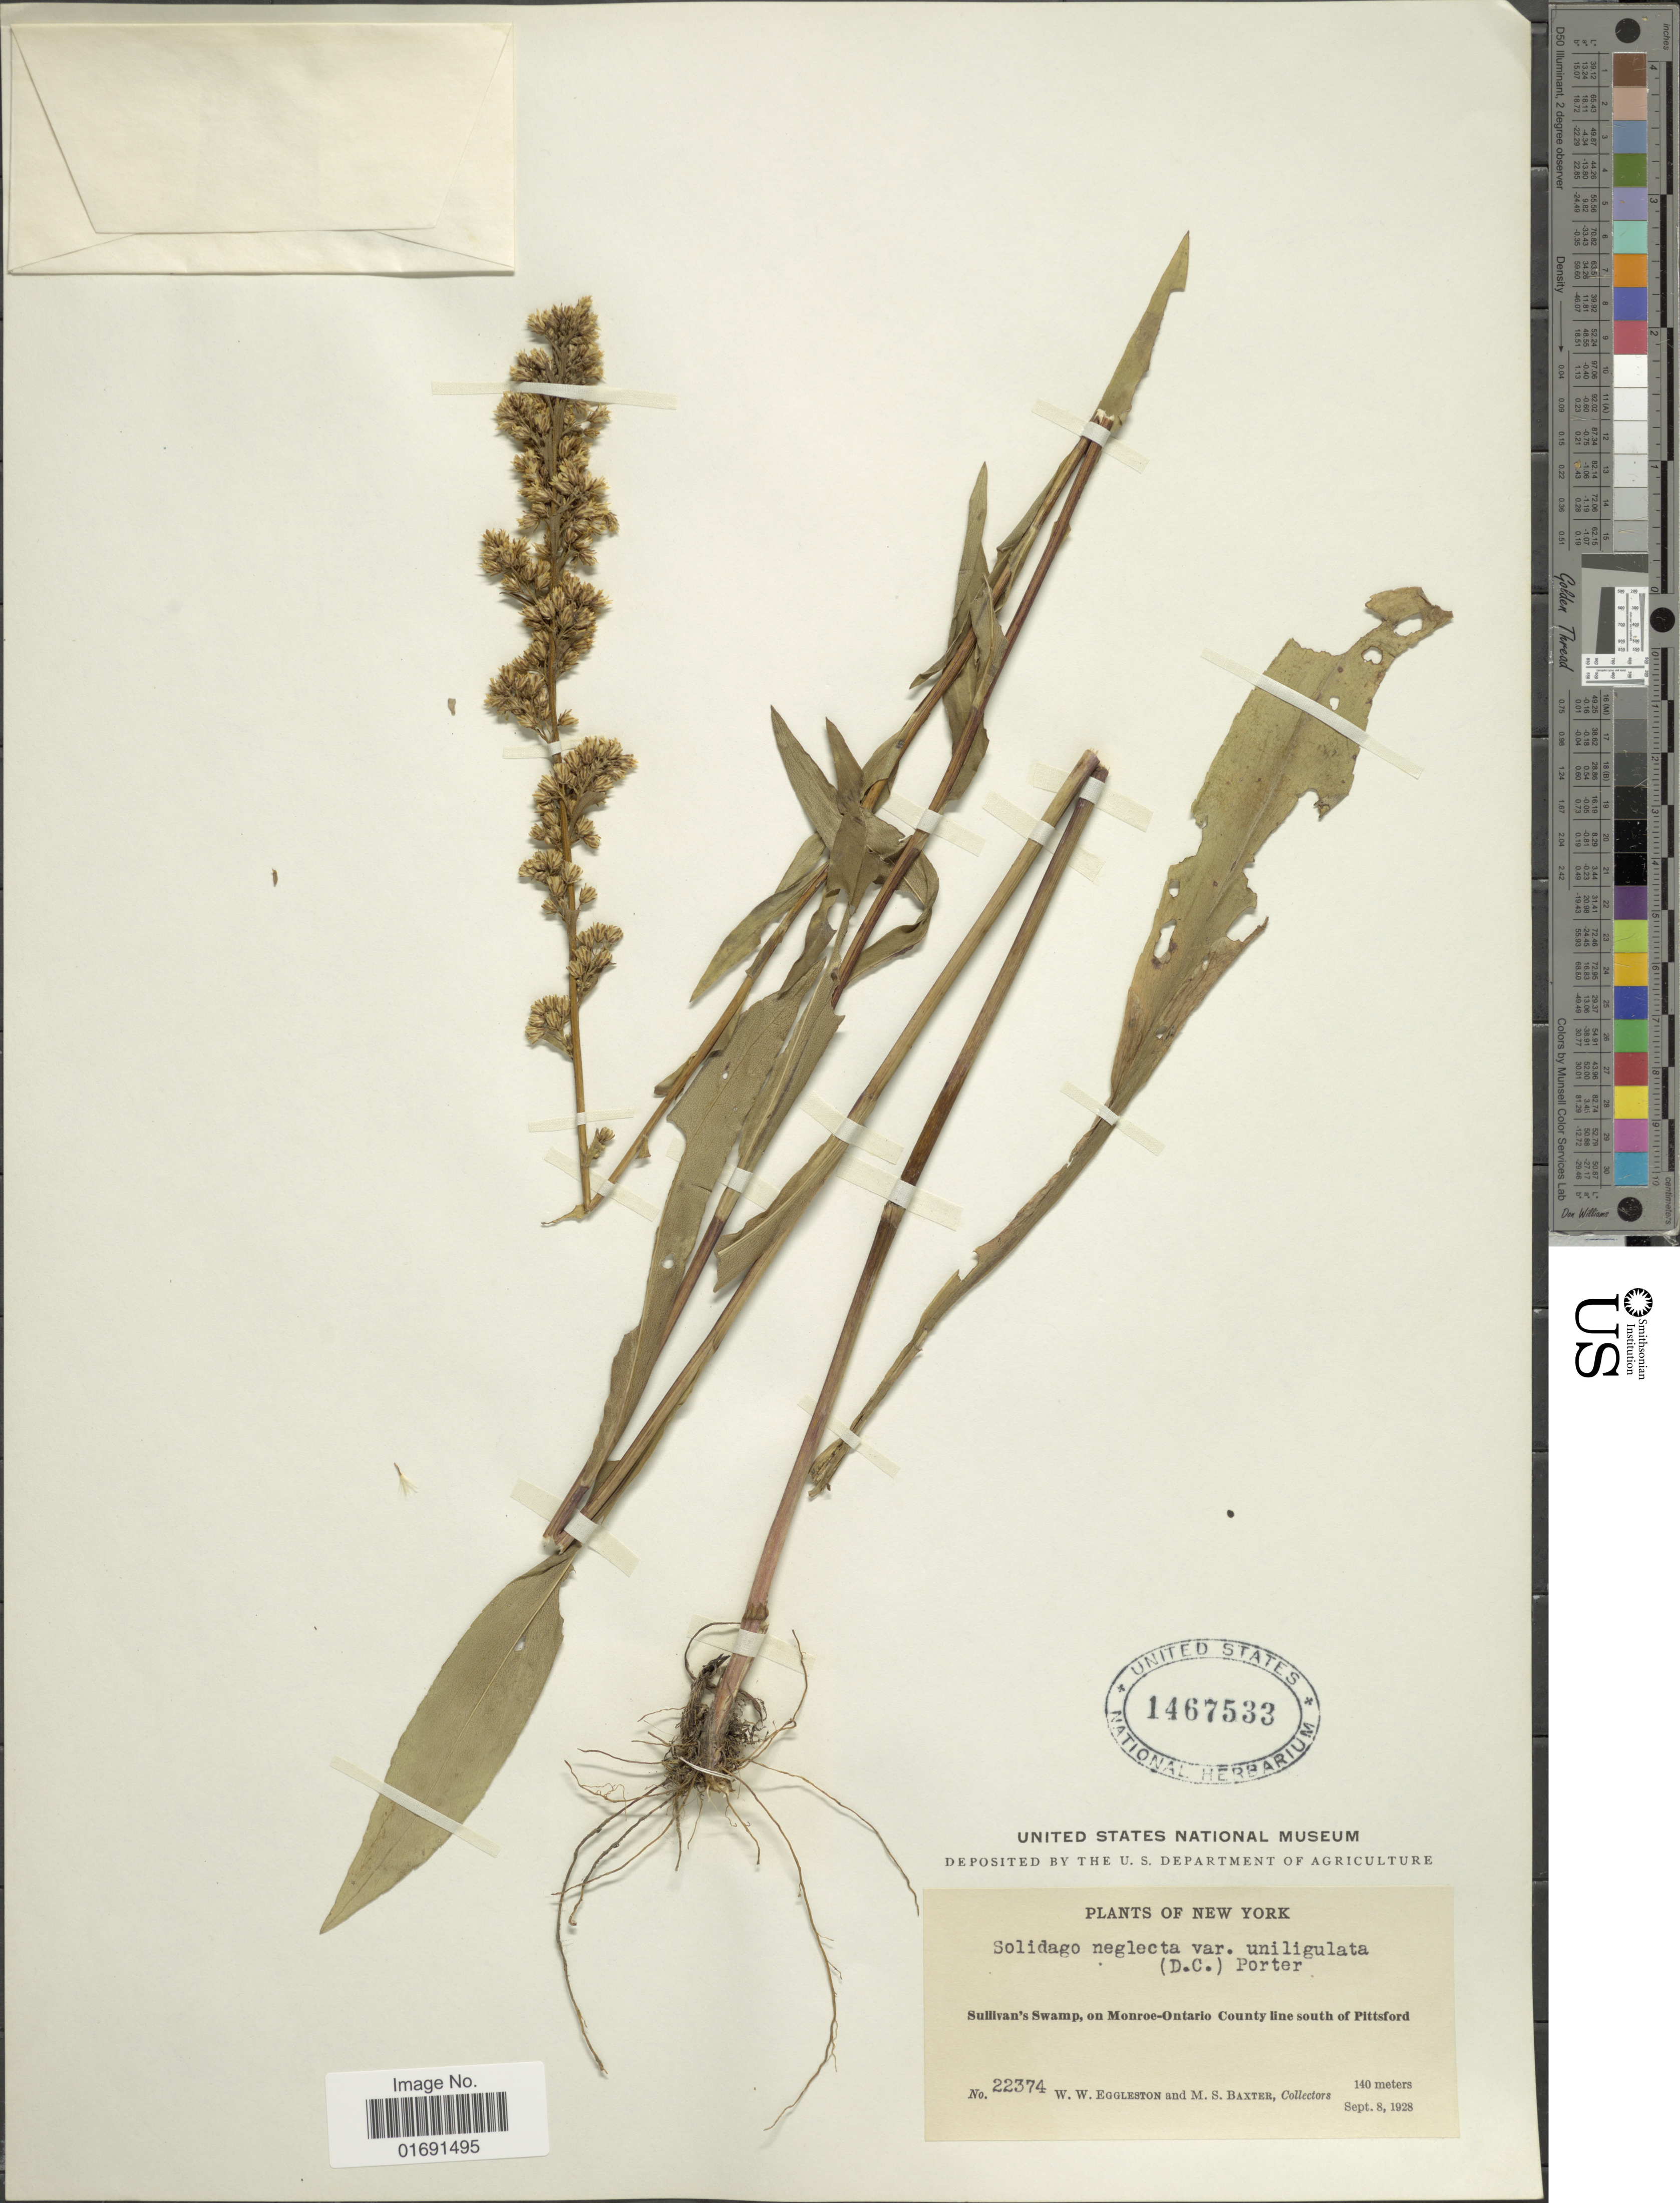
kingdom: Plantae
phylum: Tracheophyta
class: Magnoliopsida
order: Asterales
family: Asteraceae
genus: Solidago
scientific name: Solidago uniligulata var. uniligulata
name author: (DC.) Porter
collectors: W. W. Eggleston & M. Baxter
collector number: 22374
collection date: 1928-09-08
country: United States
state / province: New York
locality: Sullivan's Swamp, on Monroe-Ontario County line south of Pittsford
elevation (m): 140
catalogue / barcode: US 1467533